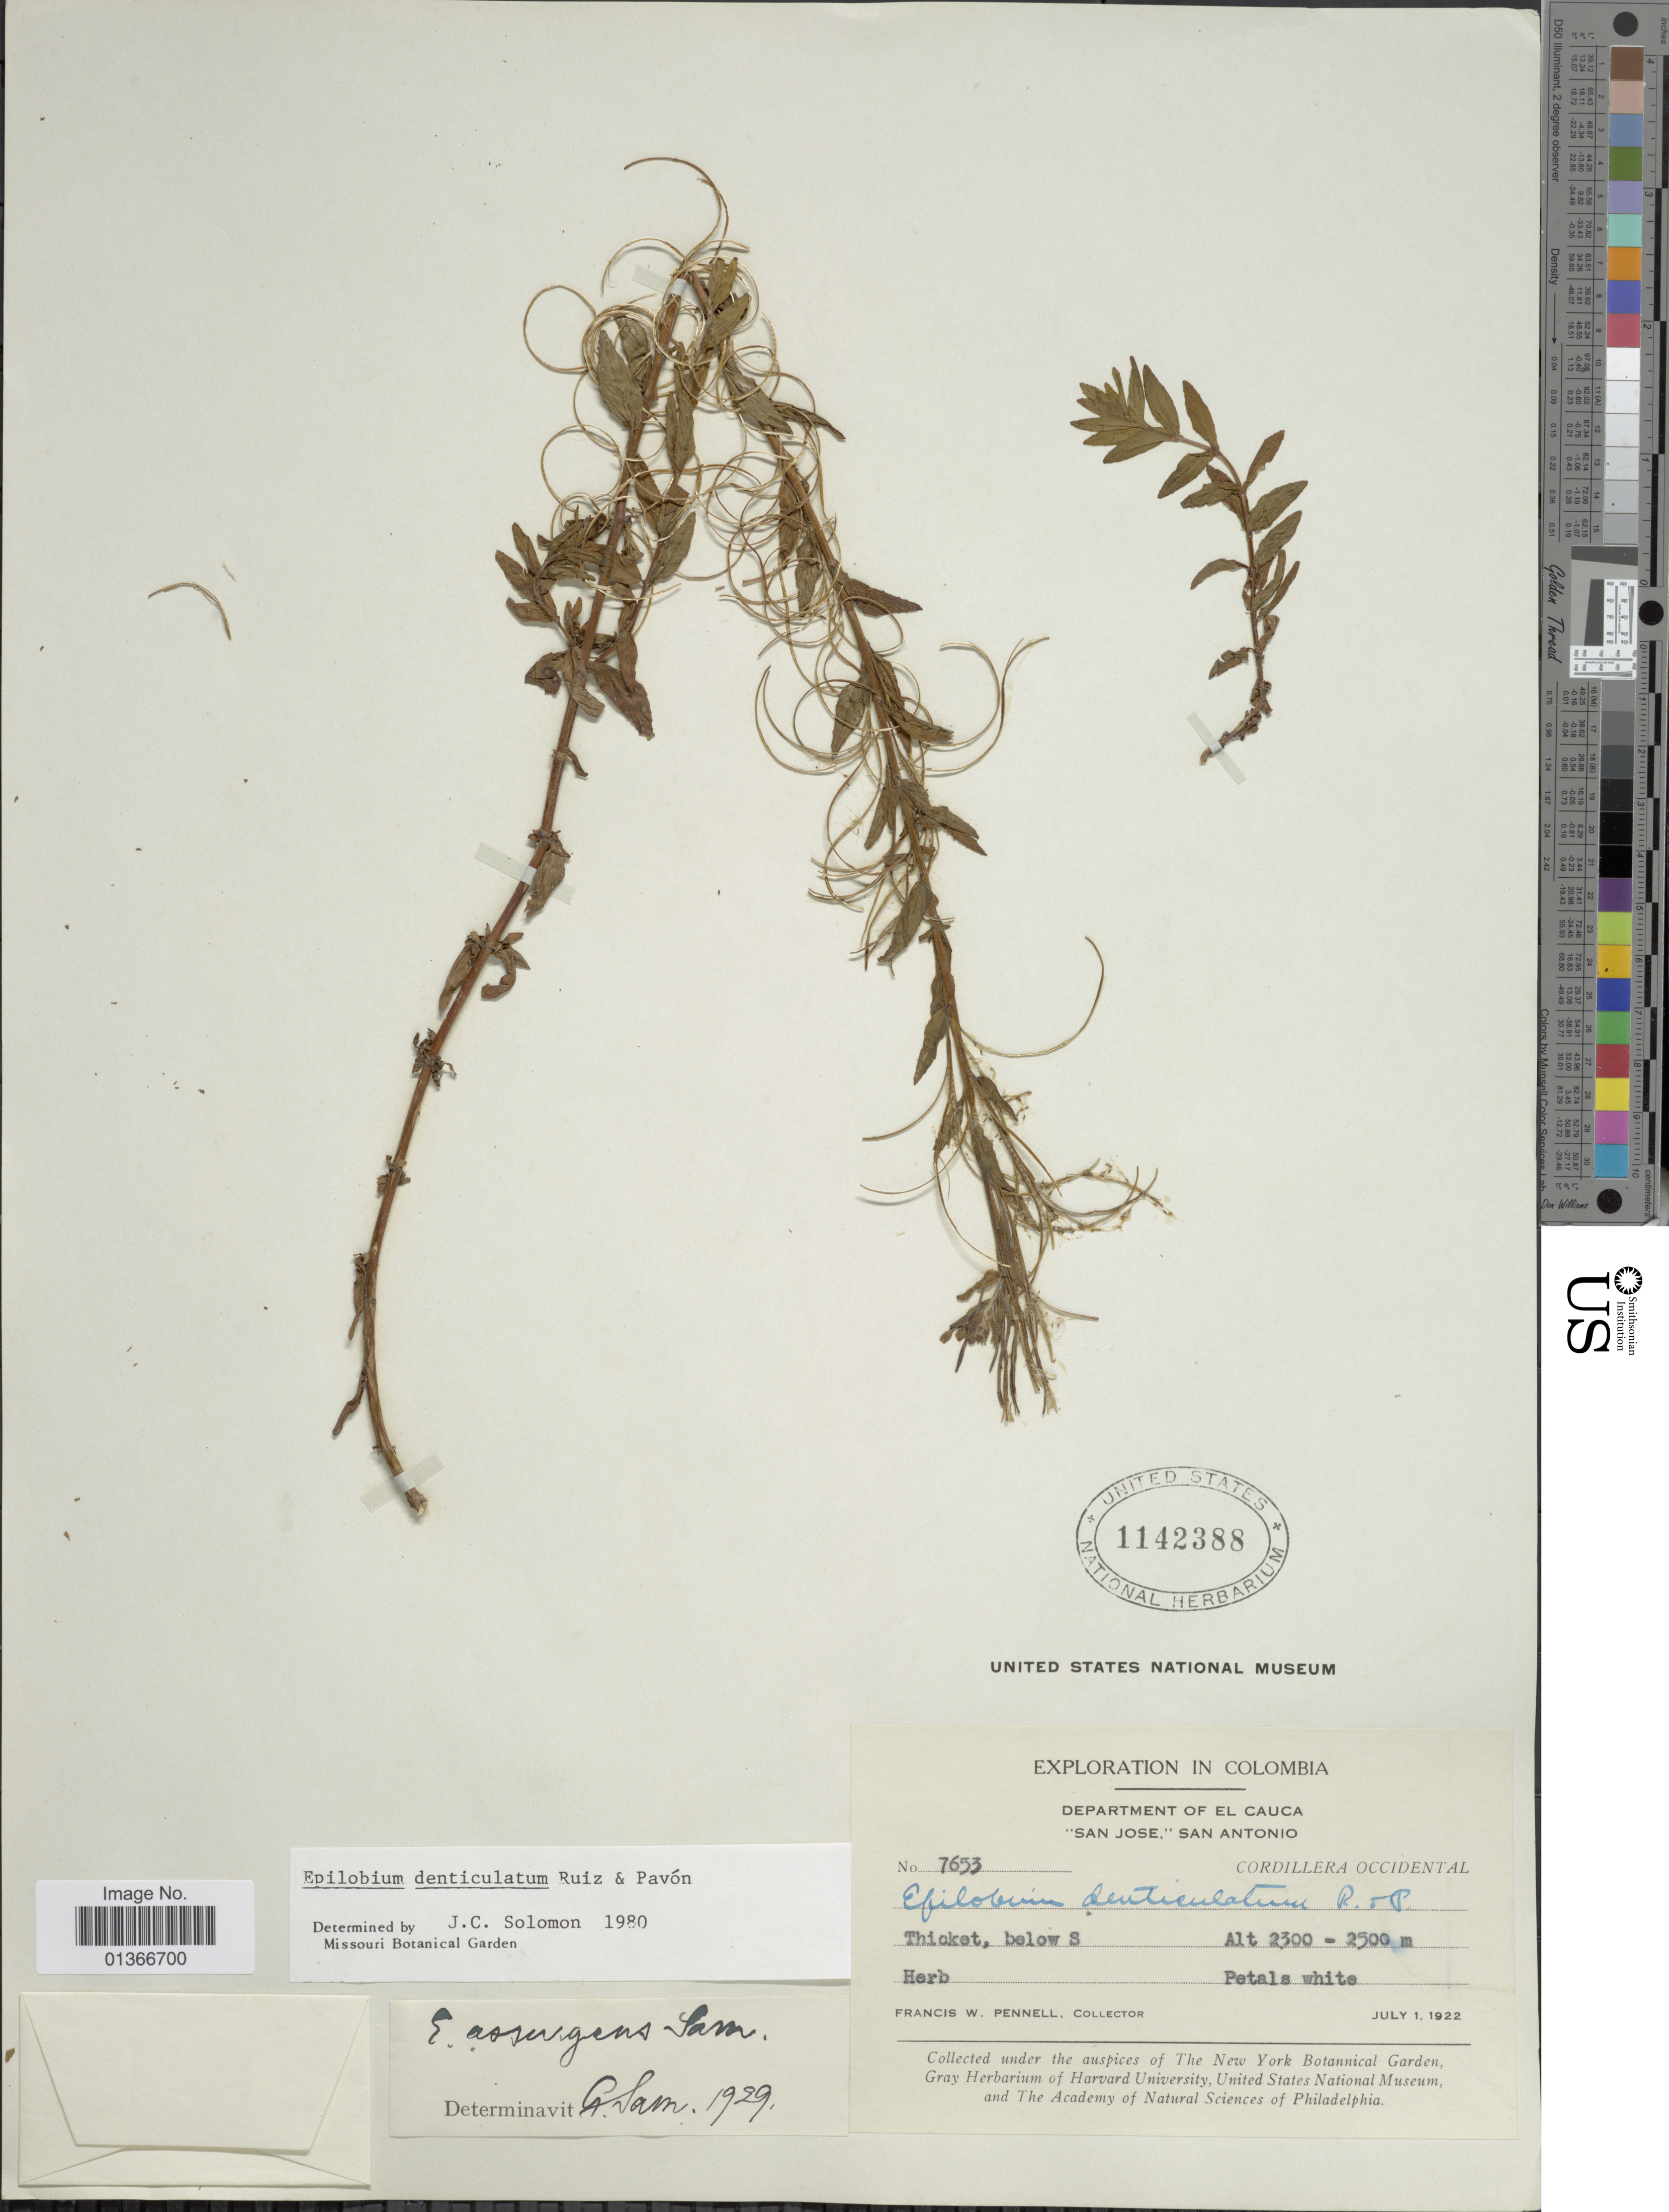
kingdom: Plantae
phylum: Tracheophyta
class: Magnoliopsida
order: Myrtales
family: Onagraceae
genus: Epilobium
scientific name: Epilobium denticulatum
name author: Ruiz & Pav.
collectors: F. W. Pennell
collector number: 7653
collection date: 1922-07-01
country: Colombia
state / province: Cauca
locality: San Jose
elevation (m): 2300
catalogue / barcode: US 1142388